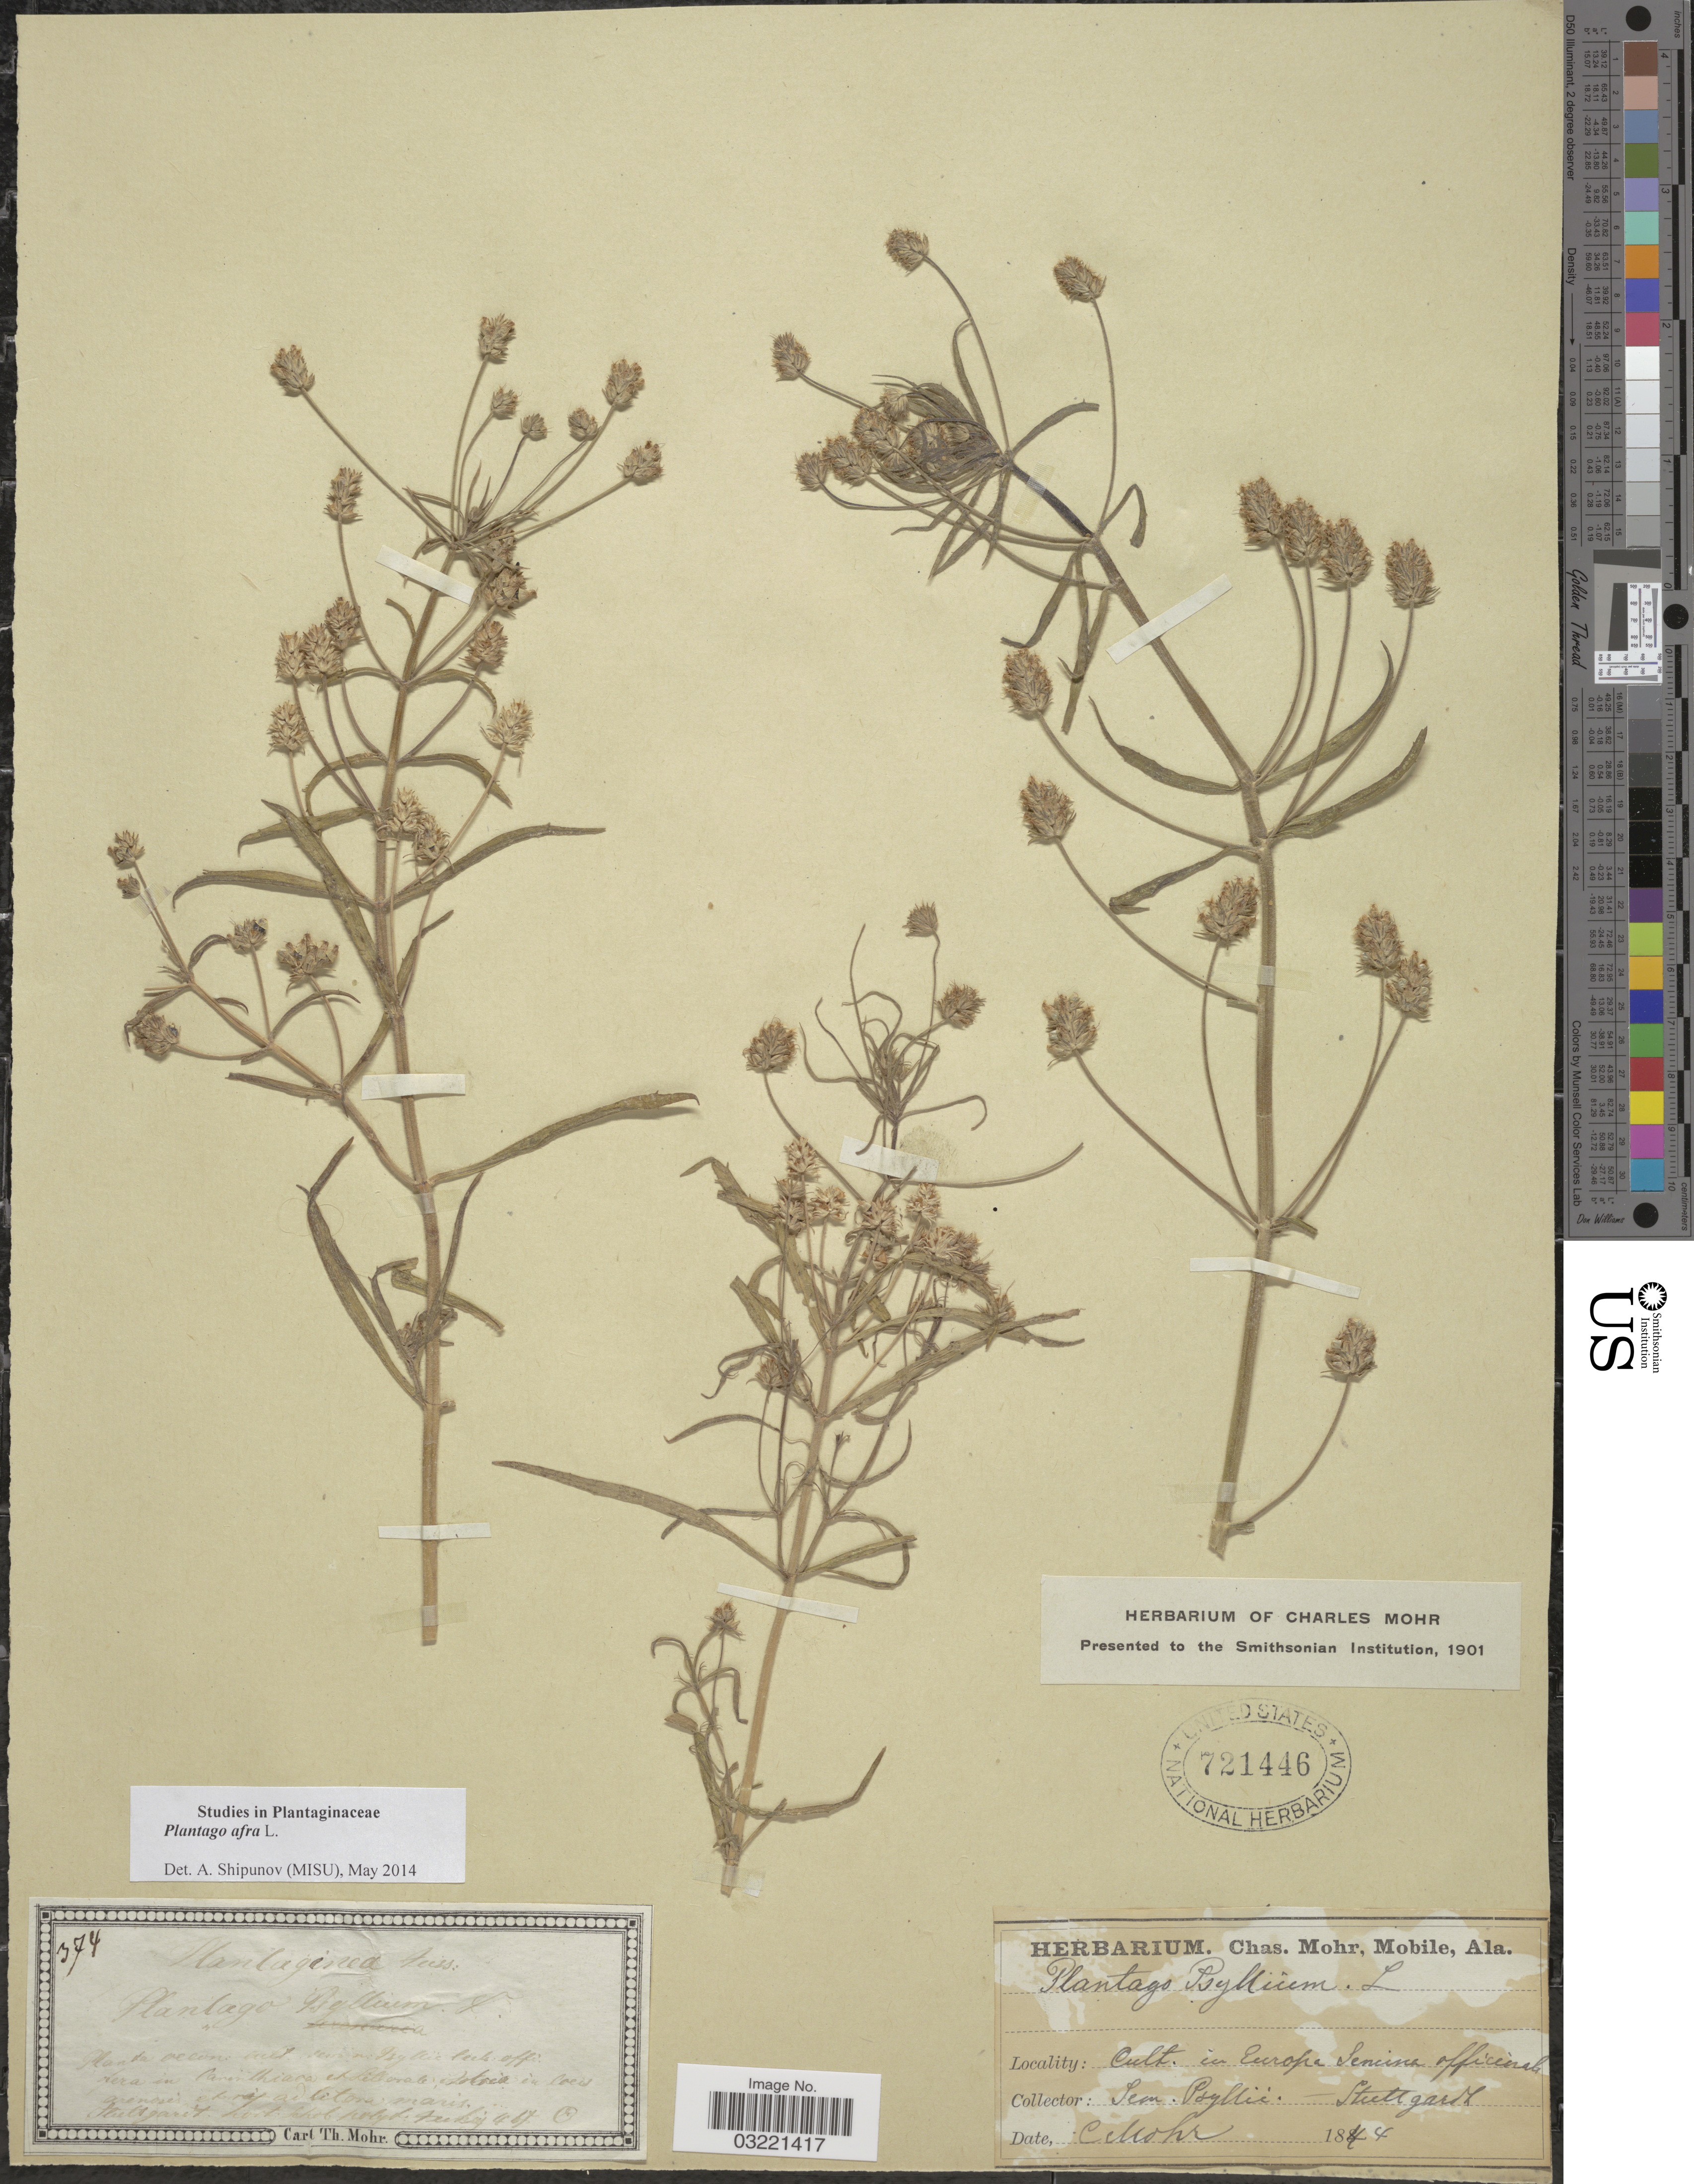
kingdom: Plantae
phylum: Tracheophyta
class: Magnoliopsida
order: Lamiales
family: Plantaginaceae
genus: Plantago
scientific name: Plantago afra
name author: L.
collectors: Stuttgardt & Mohr, C. T. (herbarium)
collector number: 374?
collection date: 1844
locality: Cult. in Europe Semine [interpreted] official [interpreted] Sem. Pocylii [interpreted].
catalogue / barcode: US 721446